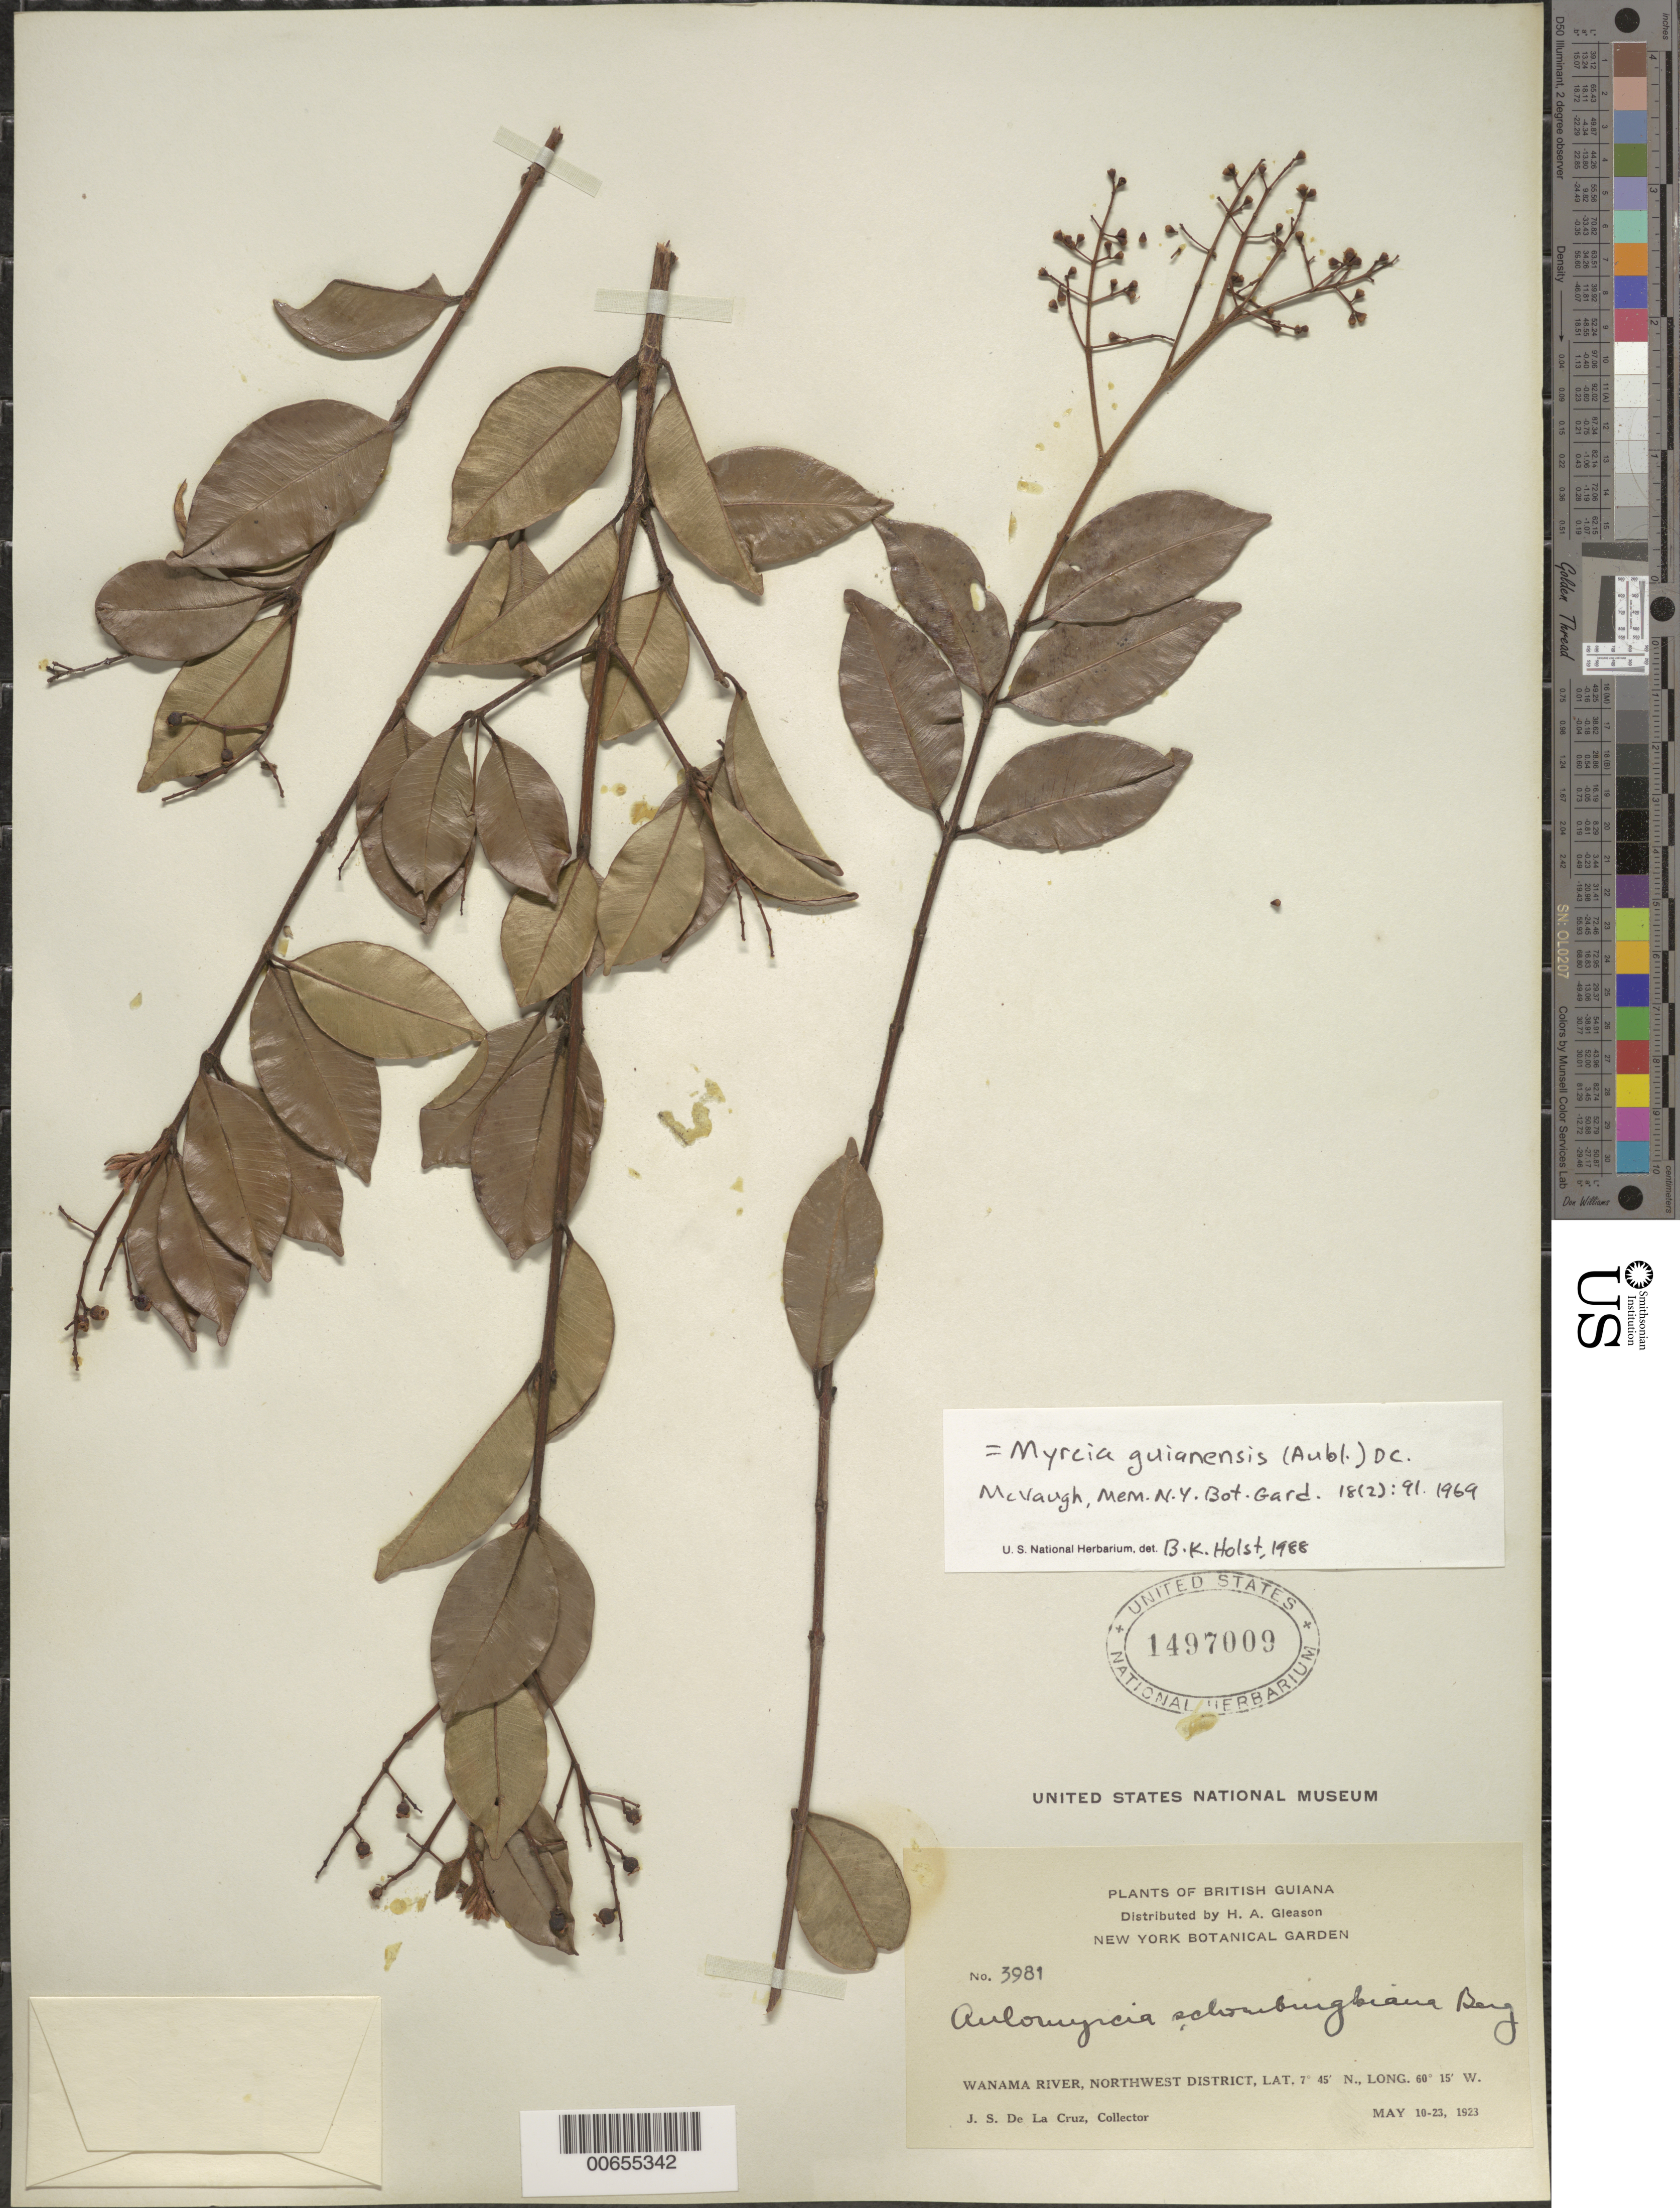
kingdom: Plantae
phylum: Tracheophyta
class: Magnoliopsida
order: Myrtales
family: Myrtaceae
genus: Myrcia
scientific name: Myrcia guianensis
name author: (Aubl.) DC.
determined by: Holst, Bruce K.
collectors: J. S. de la Cruz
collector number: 3981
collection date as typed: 10-May-23 to 23-May-23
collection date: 1923-05-10/1923-05-23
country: Guyana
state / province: Barima-Waini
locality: Wanama R., NW District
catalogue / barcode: US 1497009